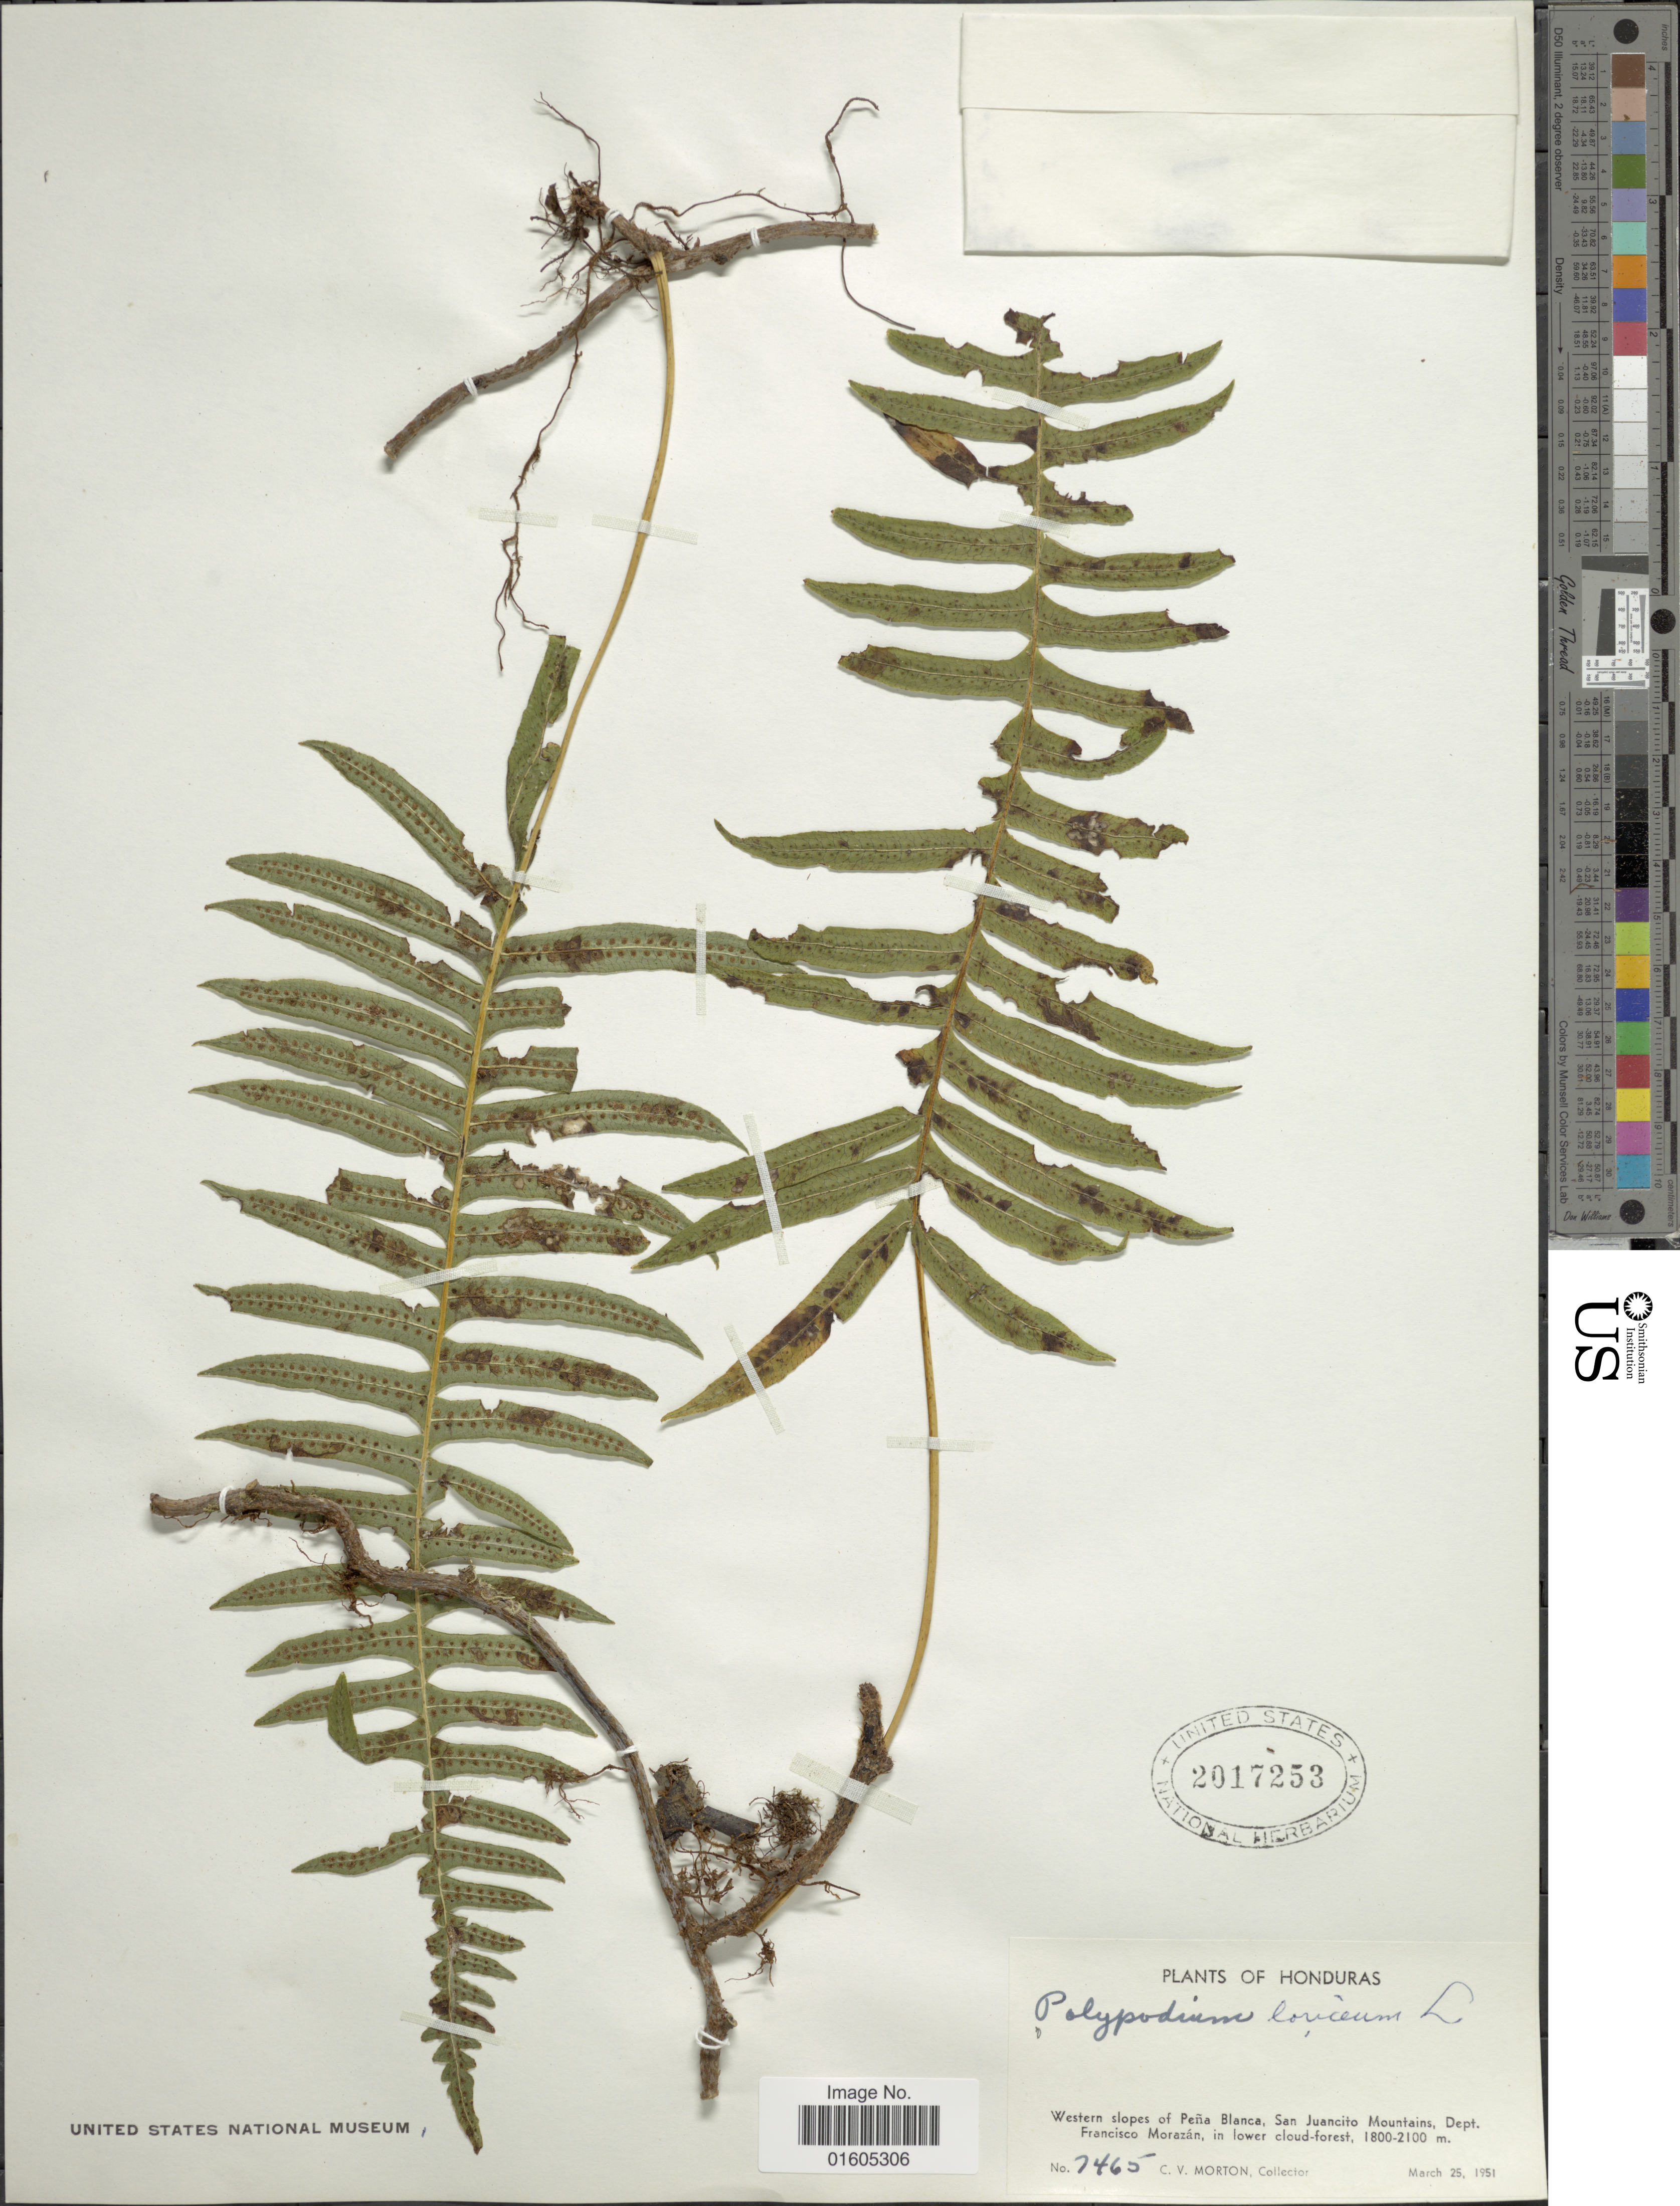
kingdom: Plantae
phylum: Tracheophyta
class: Polypodiopsida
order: Polypodiales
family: Polypodiaceae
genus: Serpocaulon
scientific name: Serpocaulon loriceum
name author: (L.) A.R. Sm.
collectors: C. V. Morton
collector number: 7465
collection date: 1951-03-25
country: Honduras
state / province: Fco. Morazán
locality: Westrn slopes of Peña Blamca, Sam Juancito Mountains, Dept. Francisco Morazán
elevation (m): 1800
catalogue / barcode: US 2017253